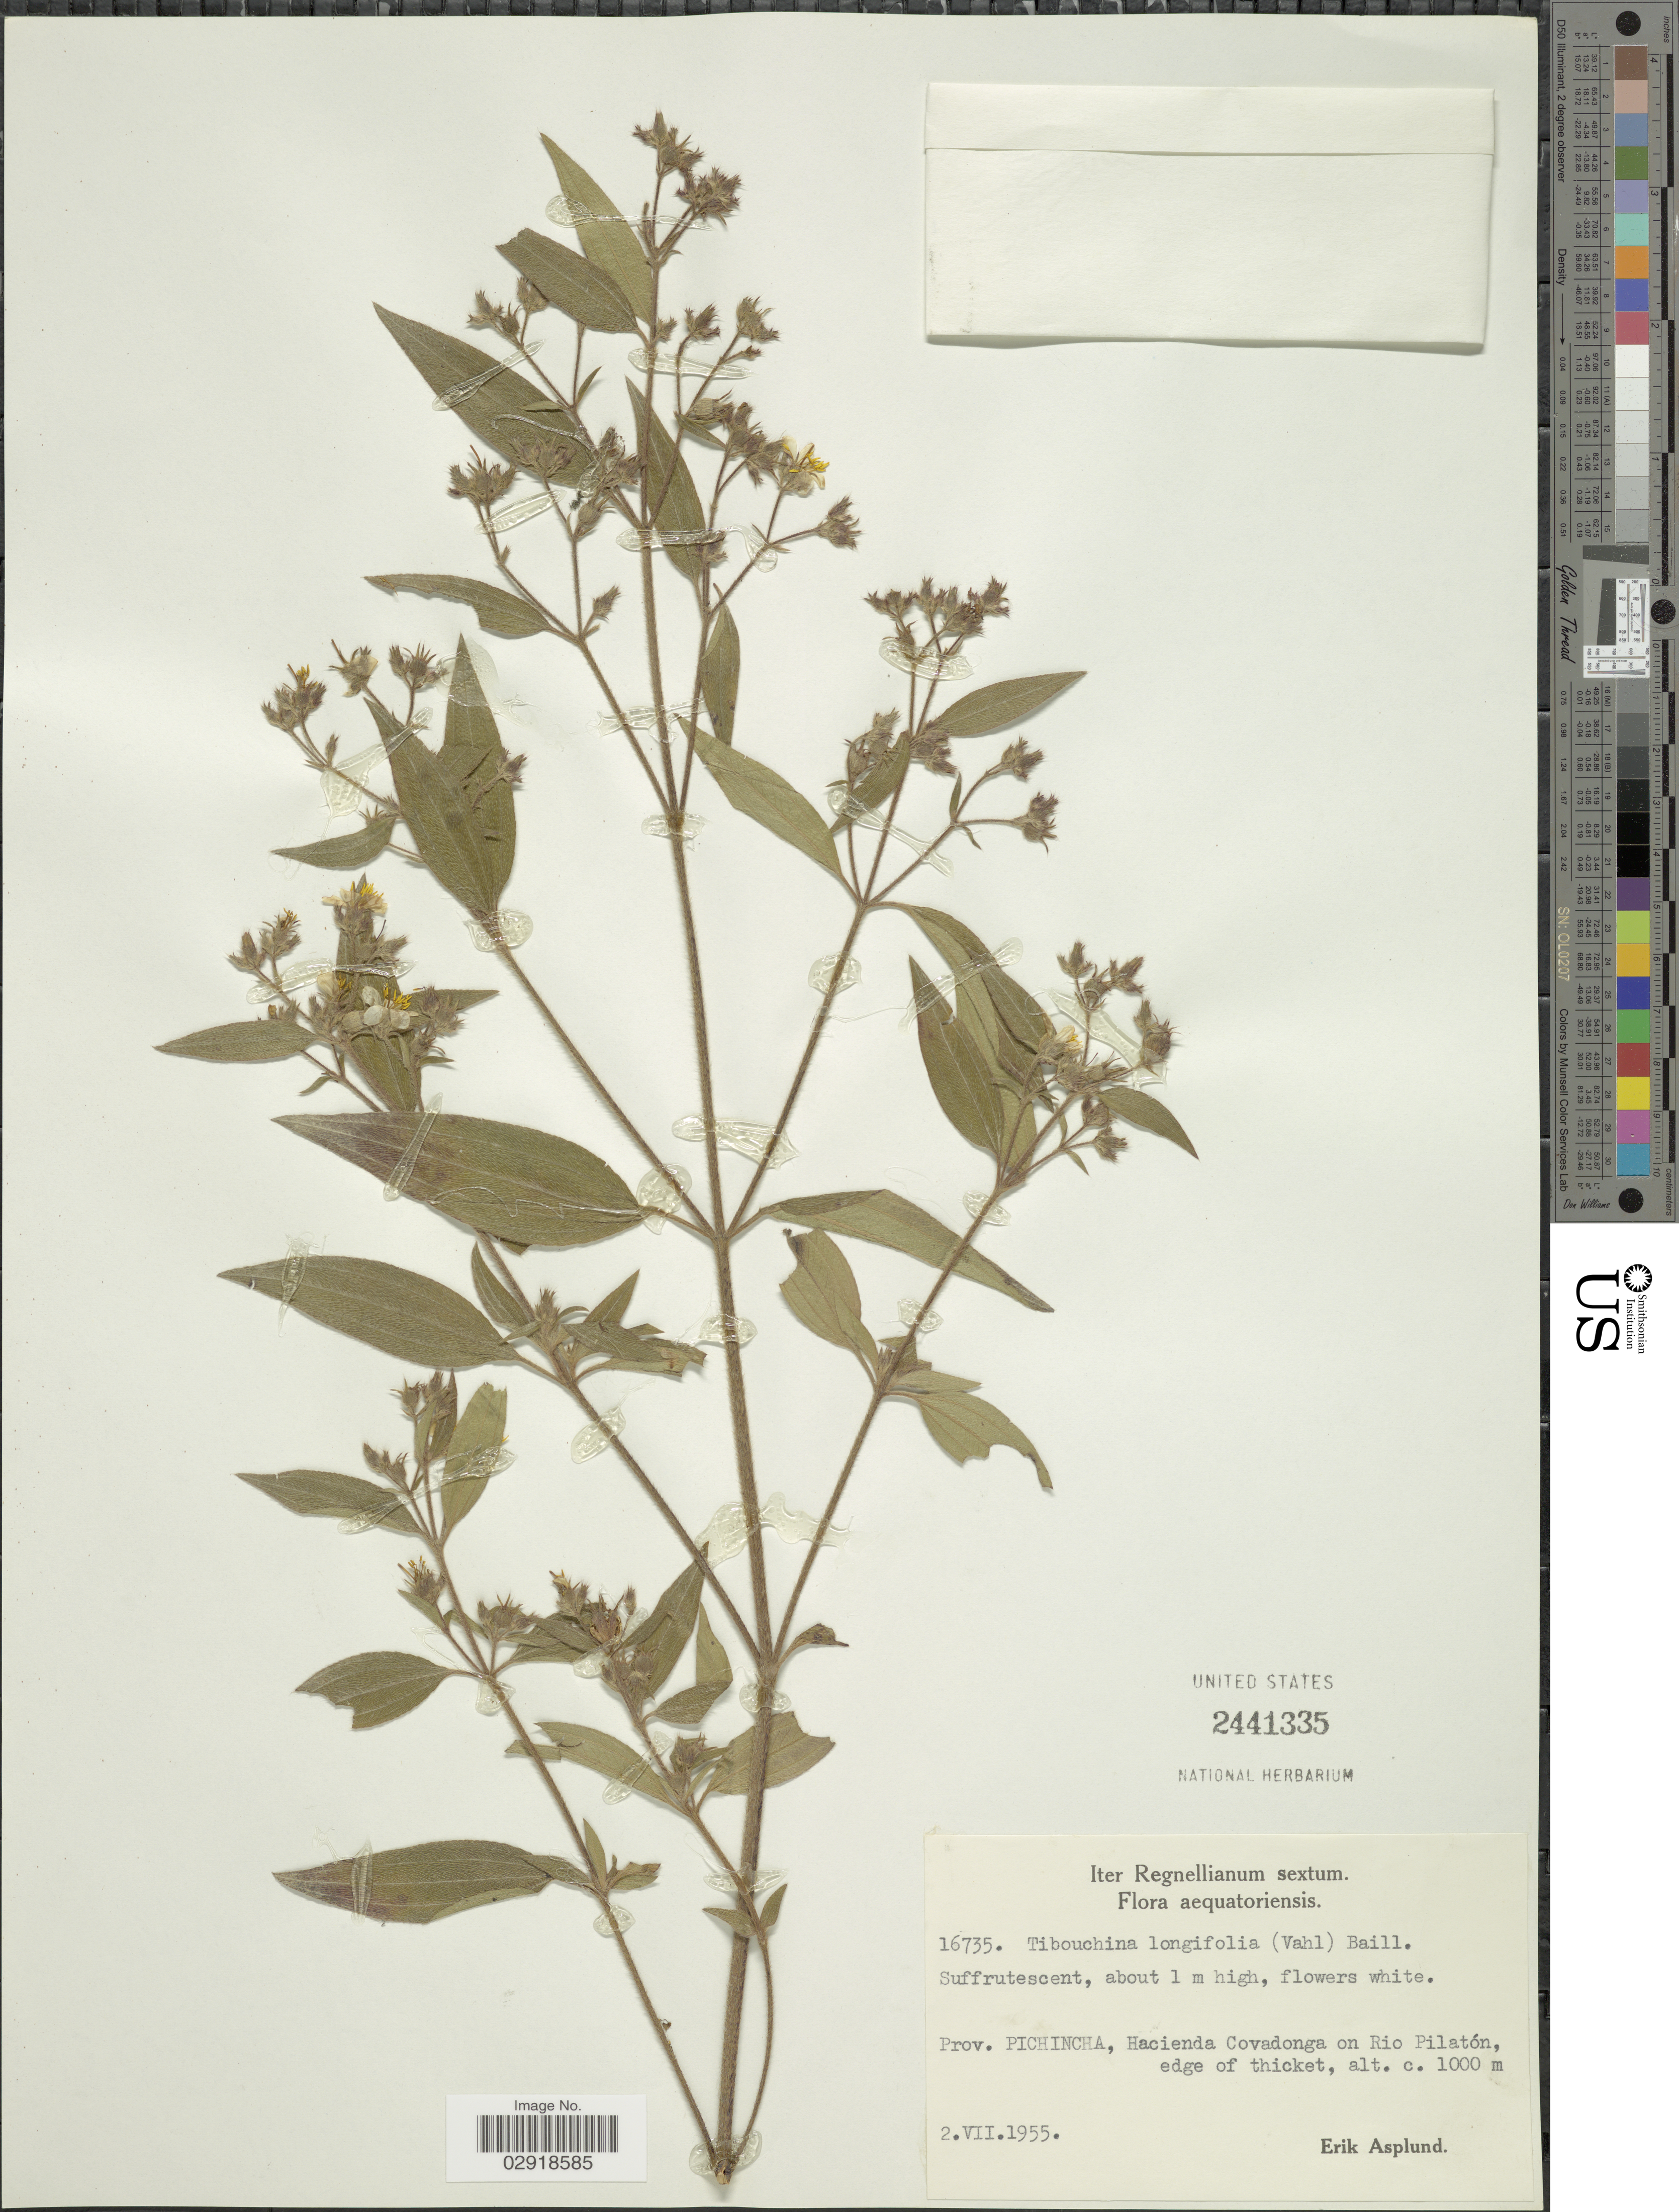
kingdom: Plantae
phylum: Tracheophyta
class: Magnoliopsida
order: Myrtales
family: Melastomataceae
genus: Chaetogastra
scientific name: Chaetogastra longifolia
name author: (Vahl) DC.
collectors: E. Asplund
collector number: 16735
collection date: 1955-07-02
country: Ecuador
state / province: Pichincha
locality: Hacienda Covadonga on Rio Pilatón, edge of thicket.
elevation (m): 1000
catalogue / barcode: US 2441335